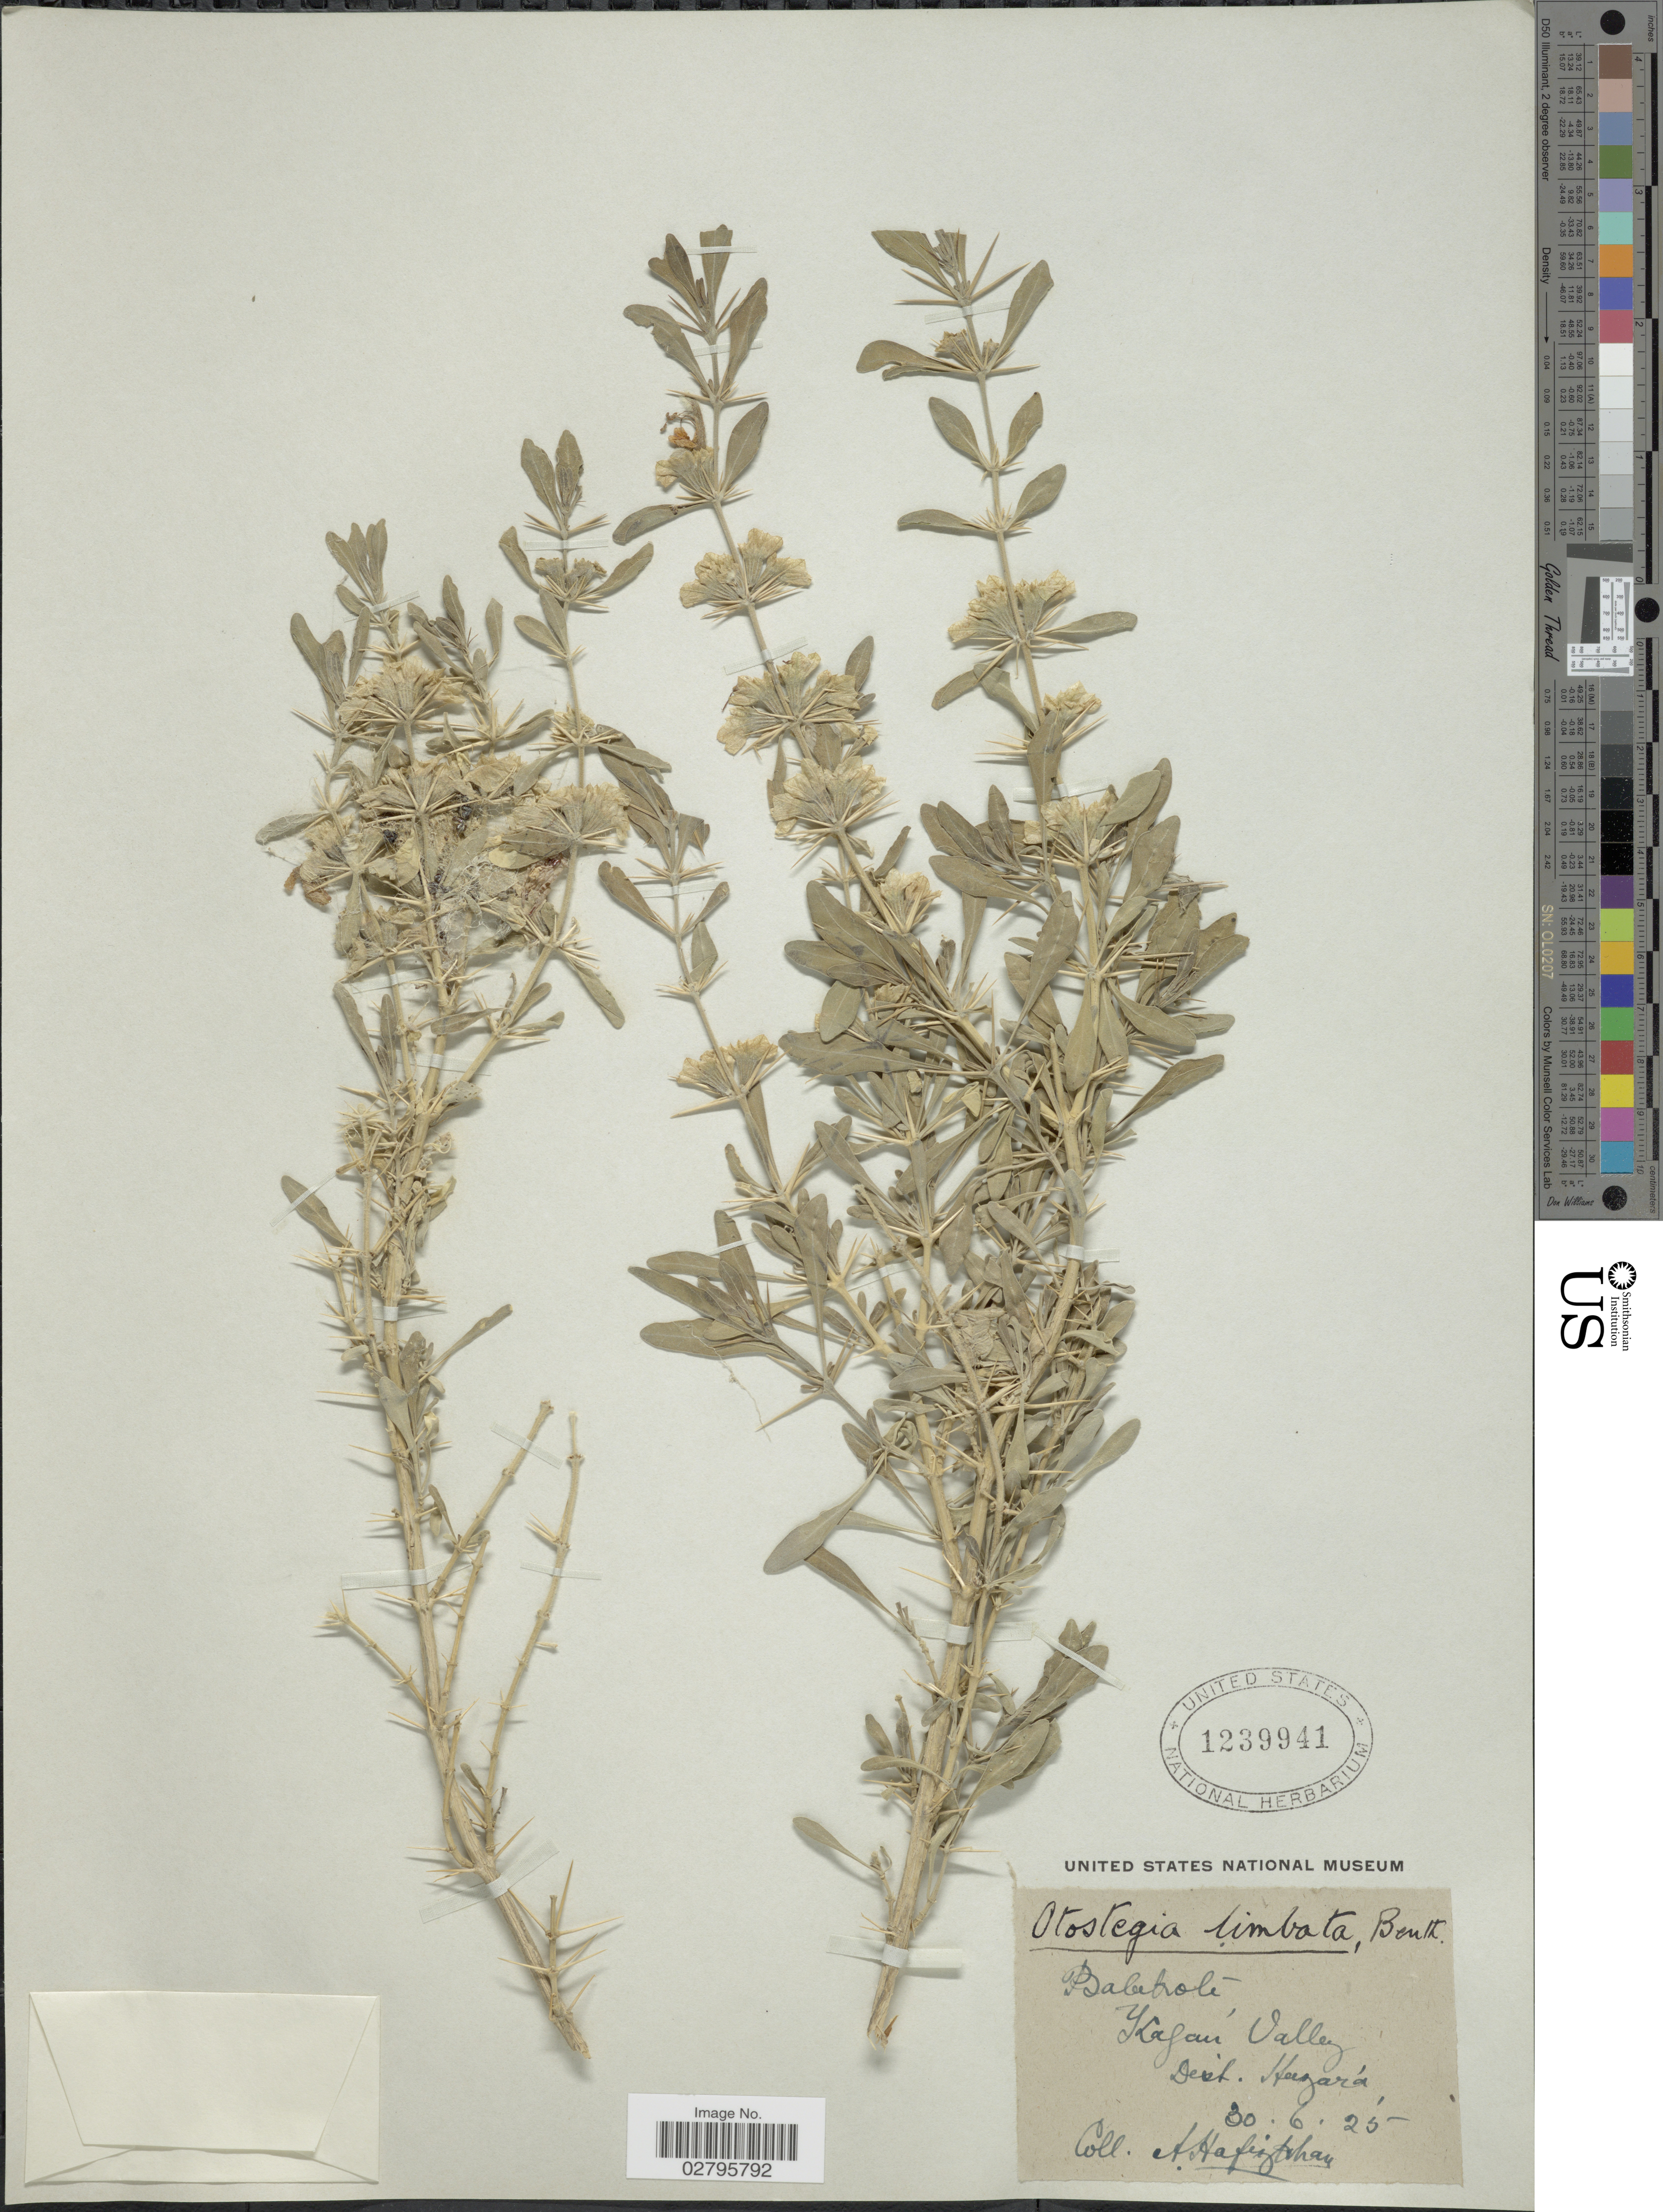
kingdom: Plantae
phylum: Tracheophyta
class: Magnoliopsida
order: Lamiales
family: Lamiaceae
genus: Otostegia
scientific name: Otostegia limbata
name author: (Benth.) Boiss.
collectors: A. Hafiz-Khan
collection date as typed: Transcribed d/m/y: 30/6/25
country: Pakistan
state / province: Khyber Pakhtunkhwa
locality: Kagan Valley, Dist. Hazara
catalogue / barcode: US 1239941